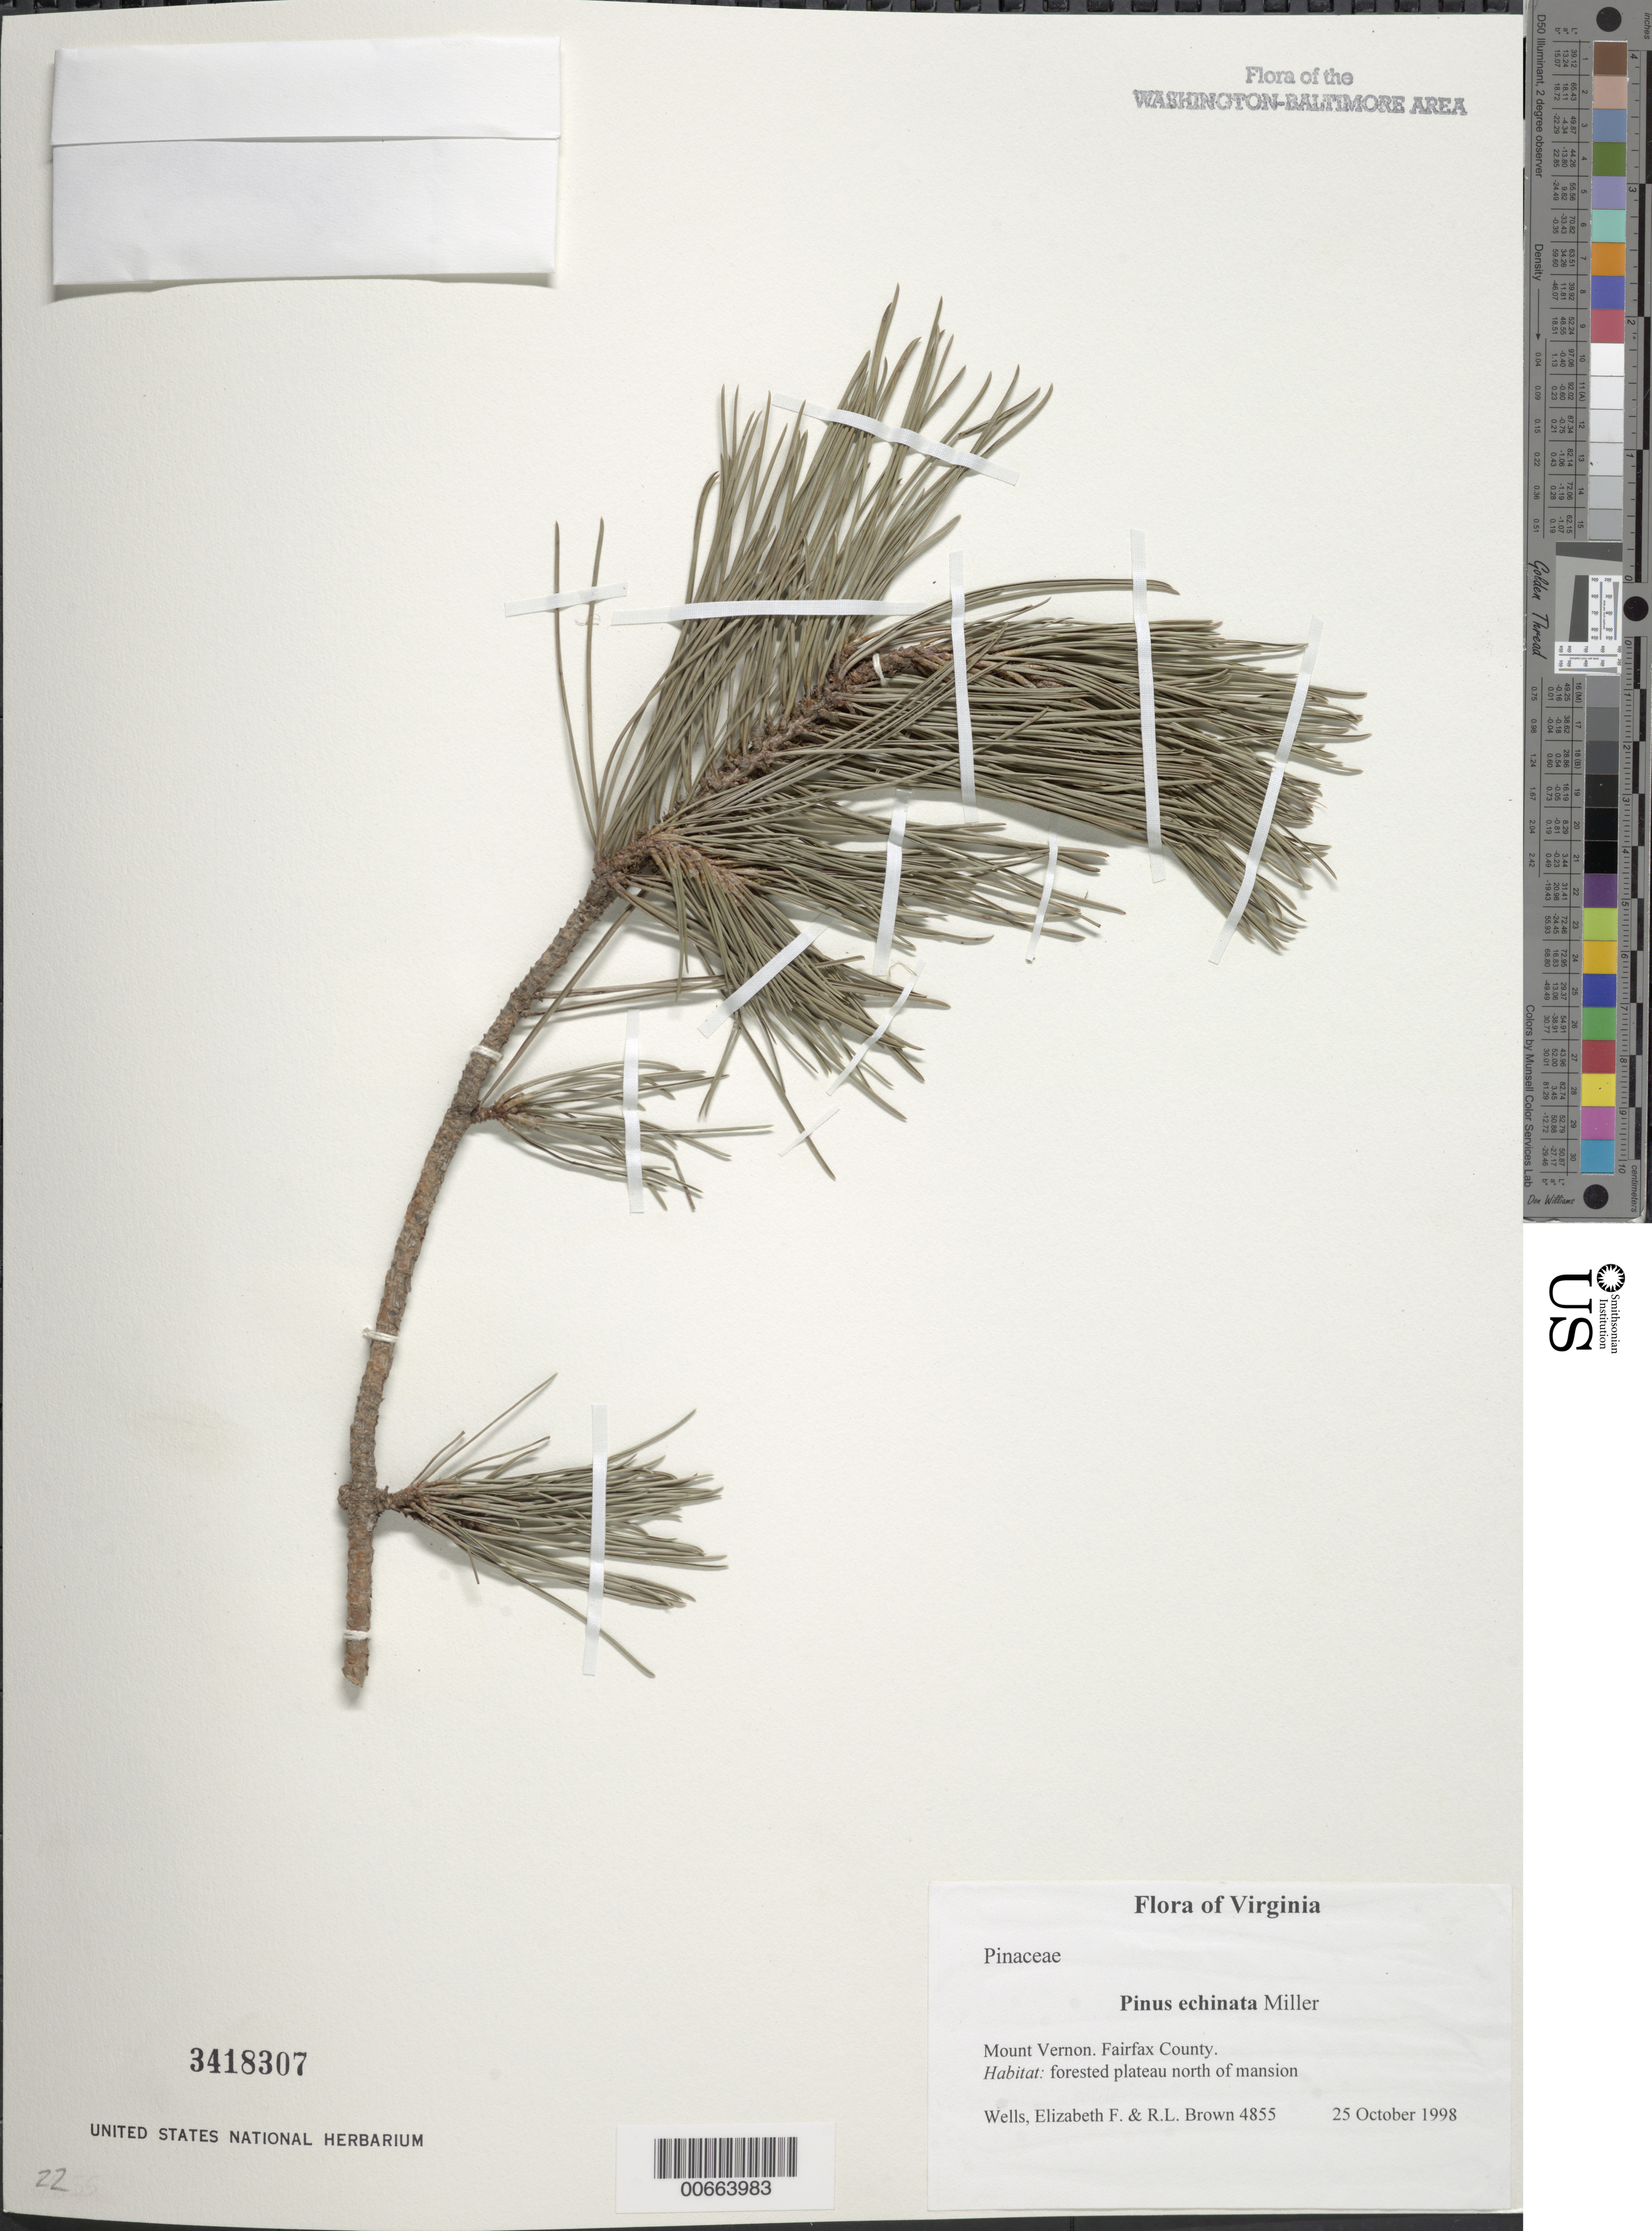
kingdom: Plantae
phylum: Tracheophyta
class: Pinopsida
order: Pinales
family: Pinaceae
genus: Pinus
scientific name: Pinus echinata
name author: Mill.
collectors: E. F. Wells & R. L. Brown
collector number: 4855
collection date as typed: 25 Oct 1998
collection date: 1998-10-25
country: United States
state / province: Virginia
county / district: Fairfax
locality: Mount Vernon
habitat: forested plateau north of mansion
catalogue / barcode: US 3418307